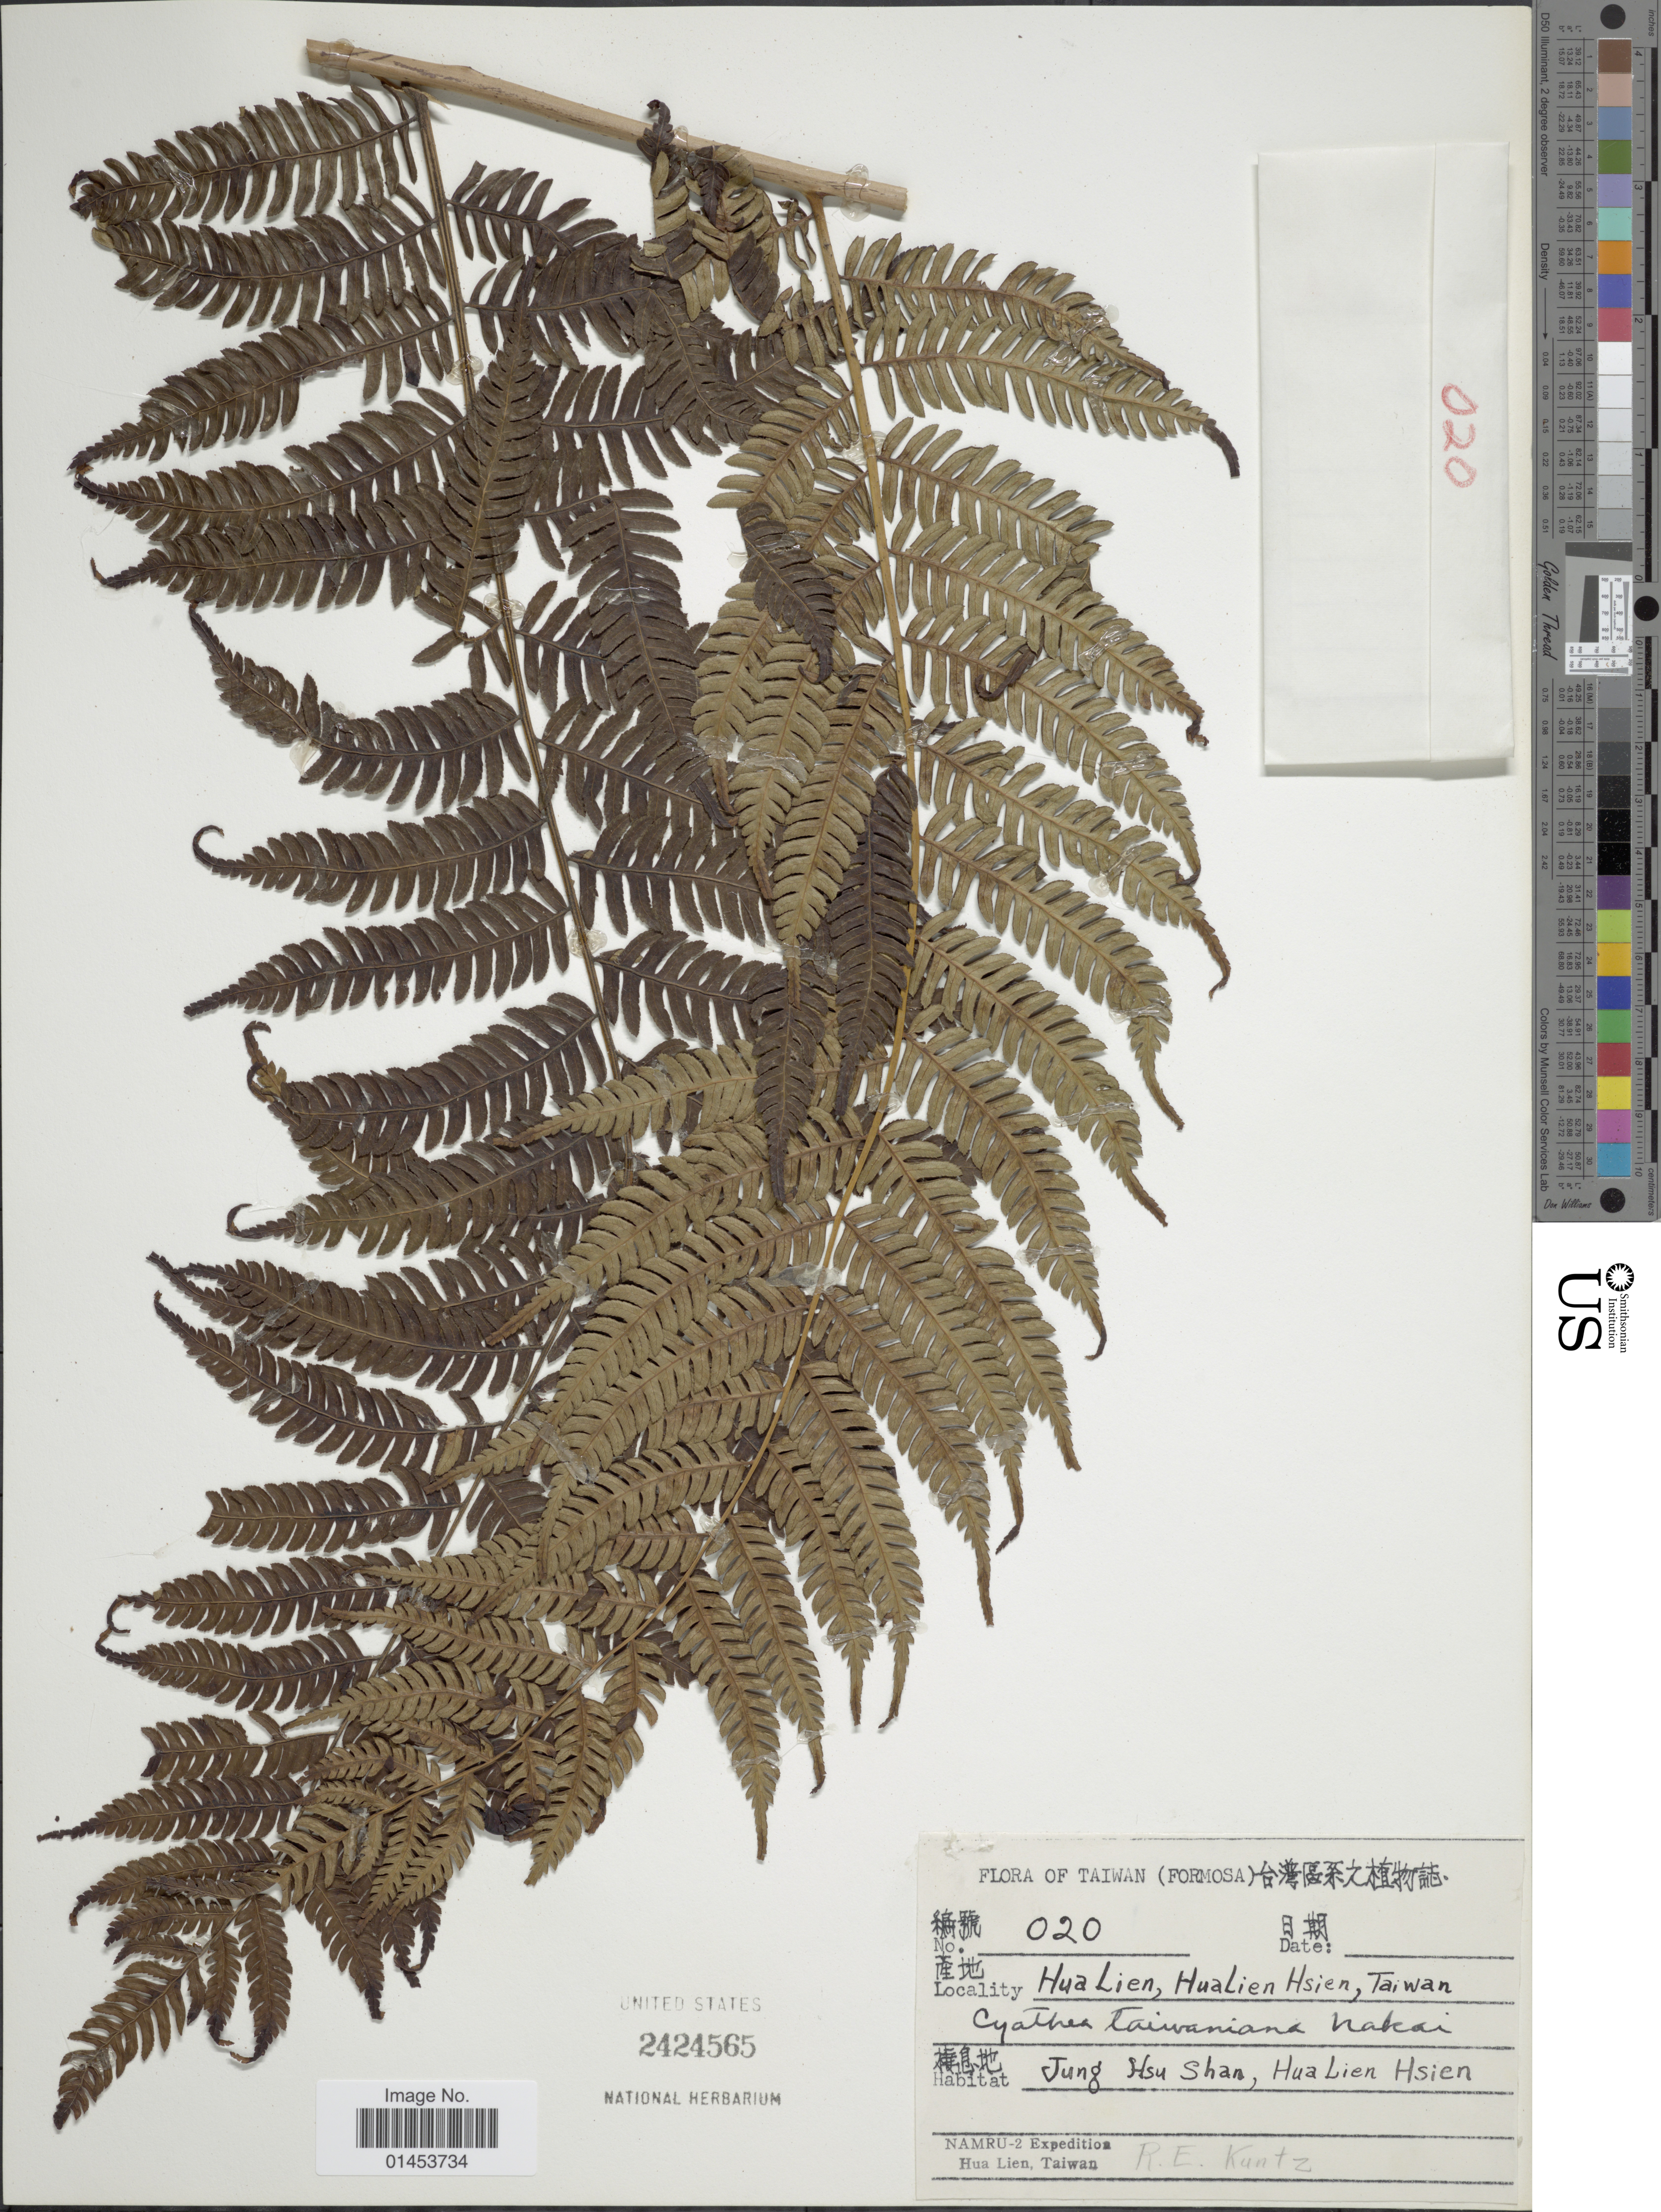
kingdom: Plantae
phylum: Tracheophyta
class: Polypodiopsida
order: Cyatheales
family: Cyatheaceae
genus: Cyathea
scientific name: Cyathea spinulosa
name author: Wall. ex Hook.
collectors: R. E. Kuntz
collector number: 20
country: Taiwan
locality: Hua Lien, Hualien Hsien, Taiwan, Jung Hsu Shan, Hua Lien Hsien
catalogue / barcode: US 2424565